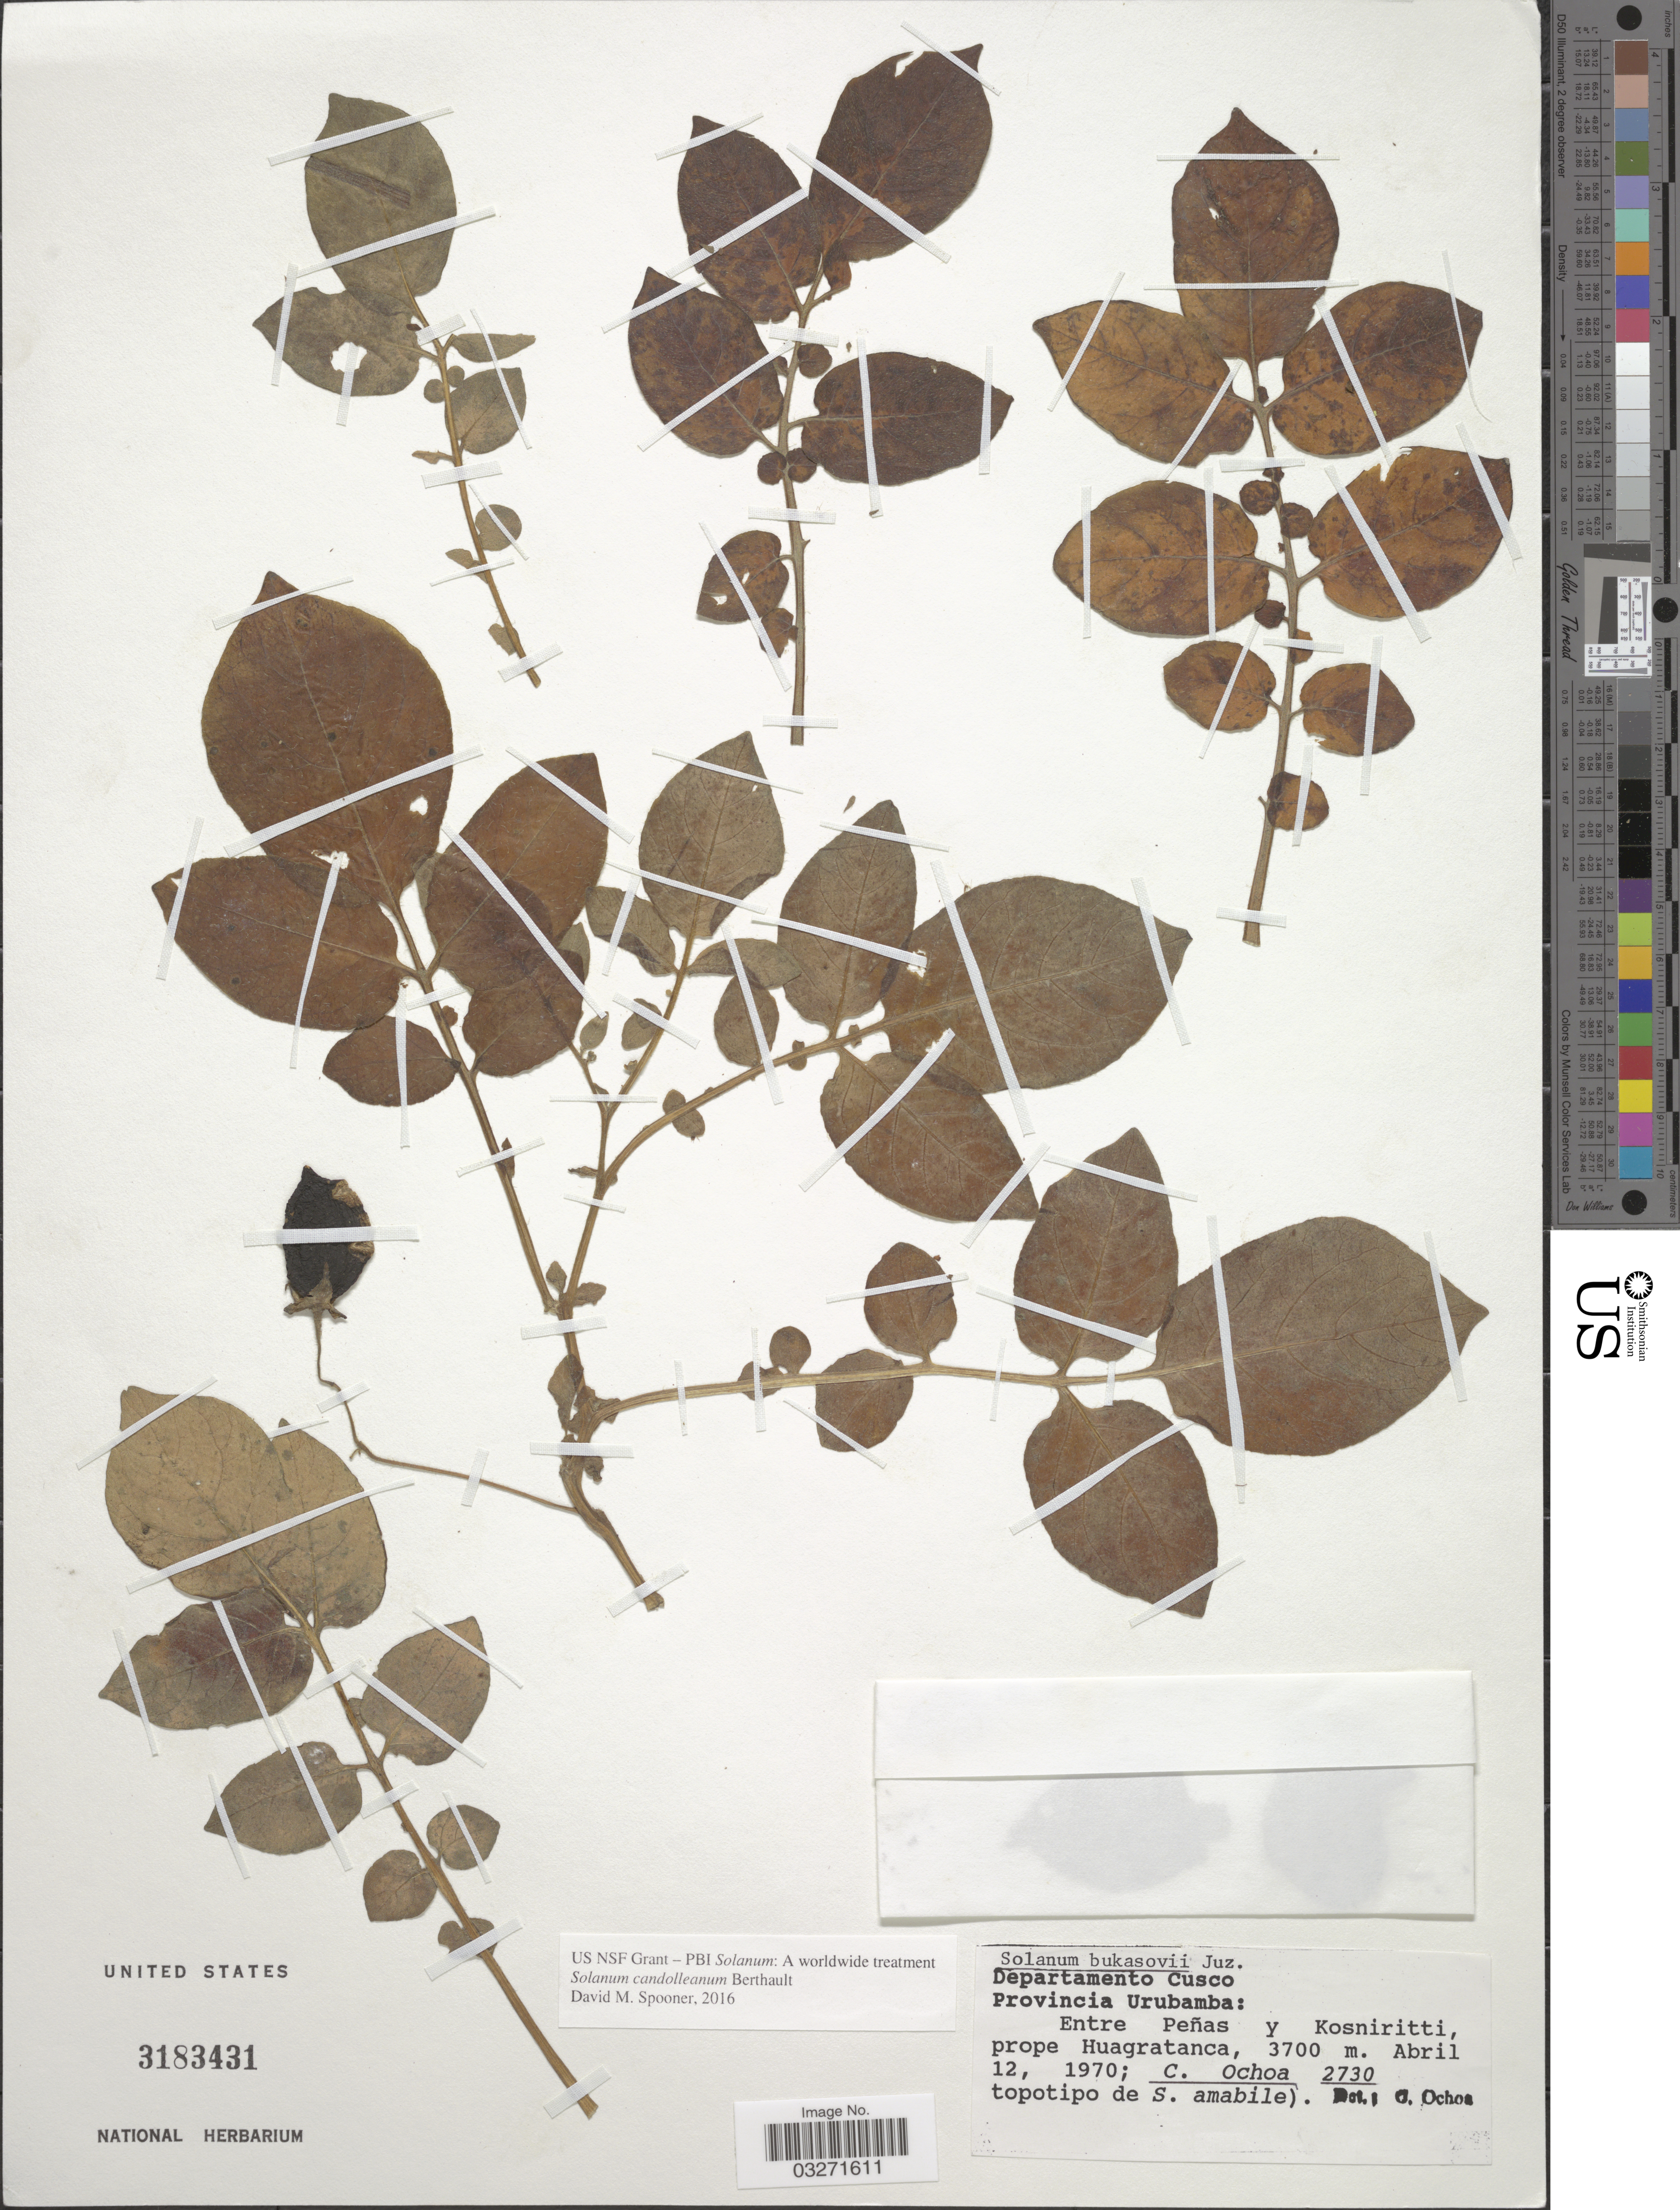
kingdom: Plantae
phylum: Tracheophyta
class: Magnoliopsida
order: Solanales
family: Solanaceae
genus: Solanum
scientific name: Solanum candolleanum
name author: Berthault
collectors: C. Ochoa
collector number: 2730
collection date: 1970-04-12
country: Peru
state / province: Cusco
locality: Departamento Cusco. Provincia Urubamba: Entre Peñas y Kosniritti, prope Huagratanca.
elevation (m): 3700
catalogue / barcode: US 3183431